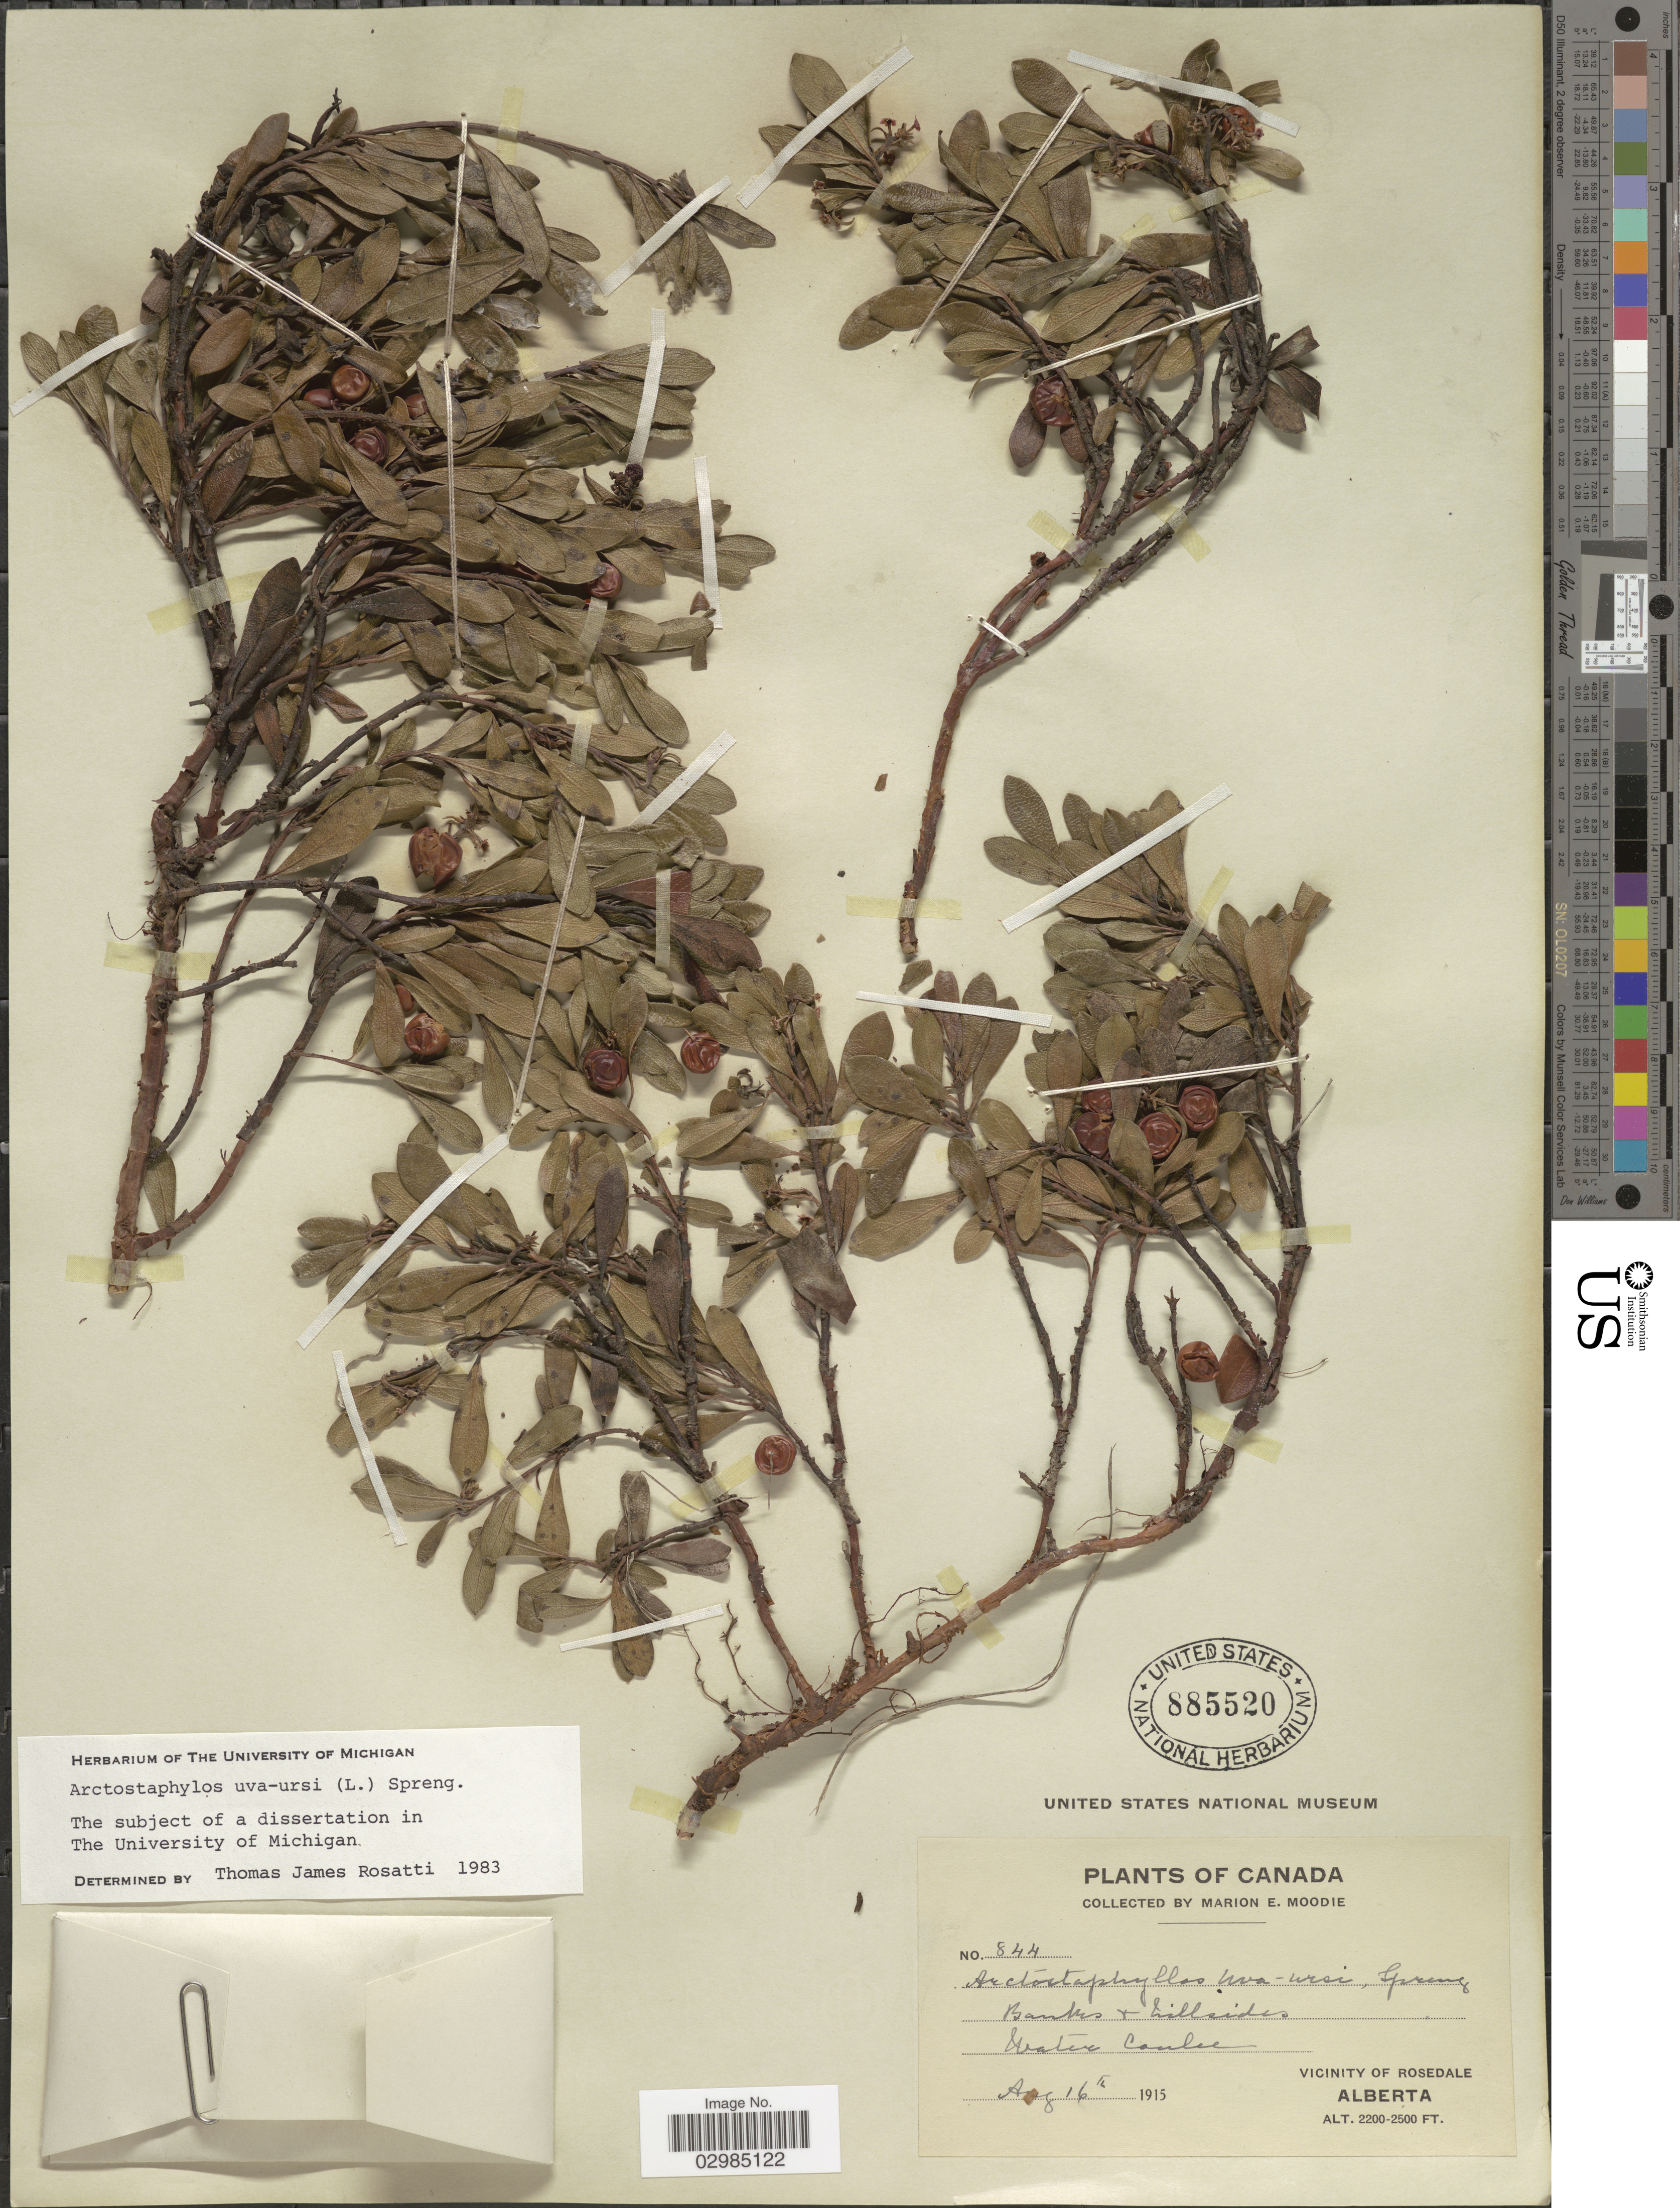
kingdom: Plantae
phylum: Tracheophyta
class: Magnoliopsida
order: Ericales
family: Ericaceae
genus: Arctostaphylos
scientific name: Arctostaphylos uva-ursi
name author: (L.) Spreng.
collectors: M. E. Moodie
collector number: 844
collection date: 1915-08-16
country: Canada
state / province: Alberta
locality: Water Coulee. Vicinity of Rosedale.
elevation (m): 671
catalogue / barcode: US 885520